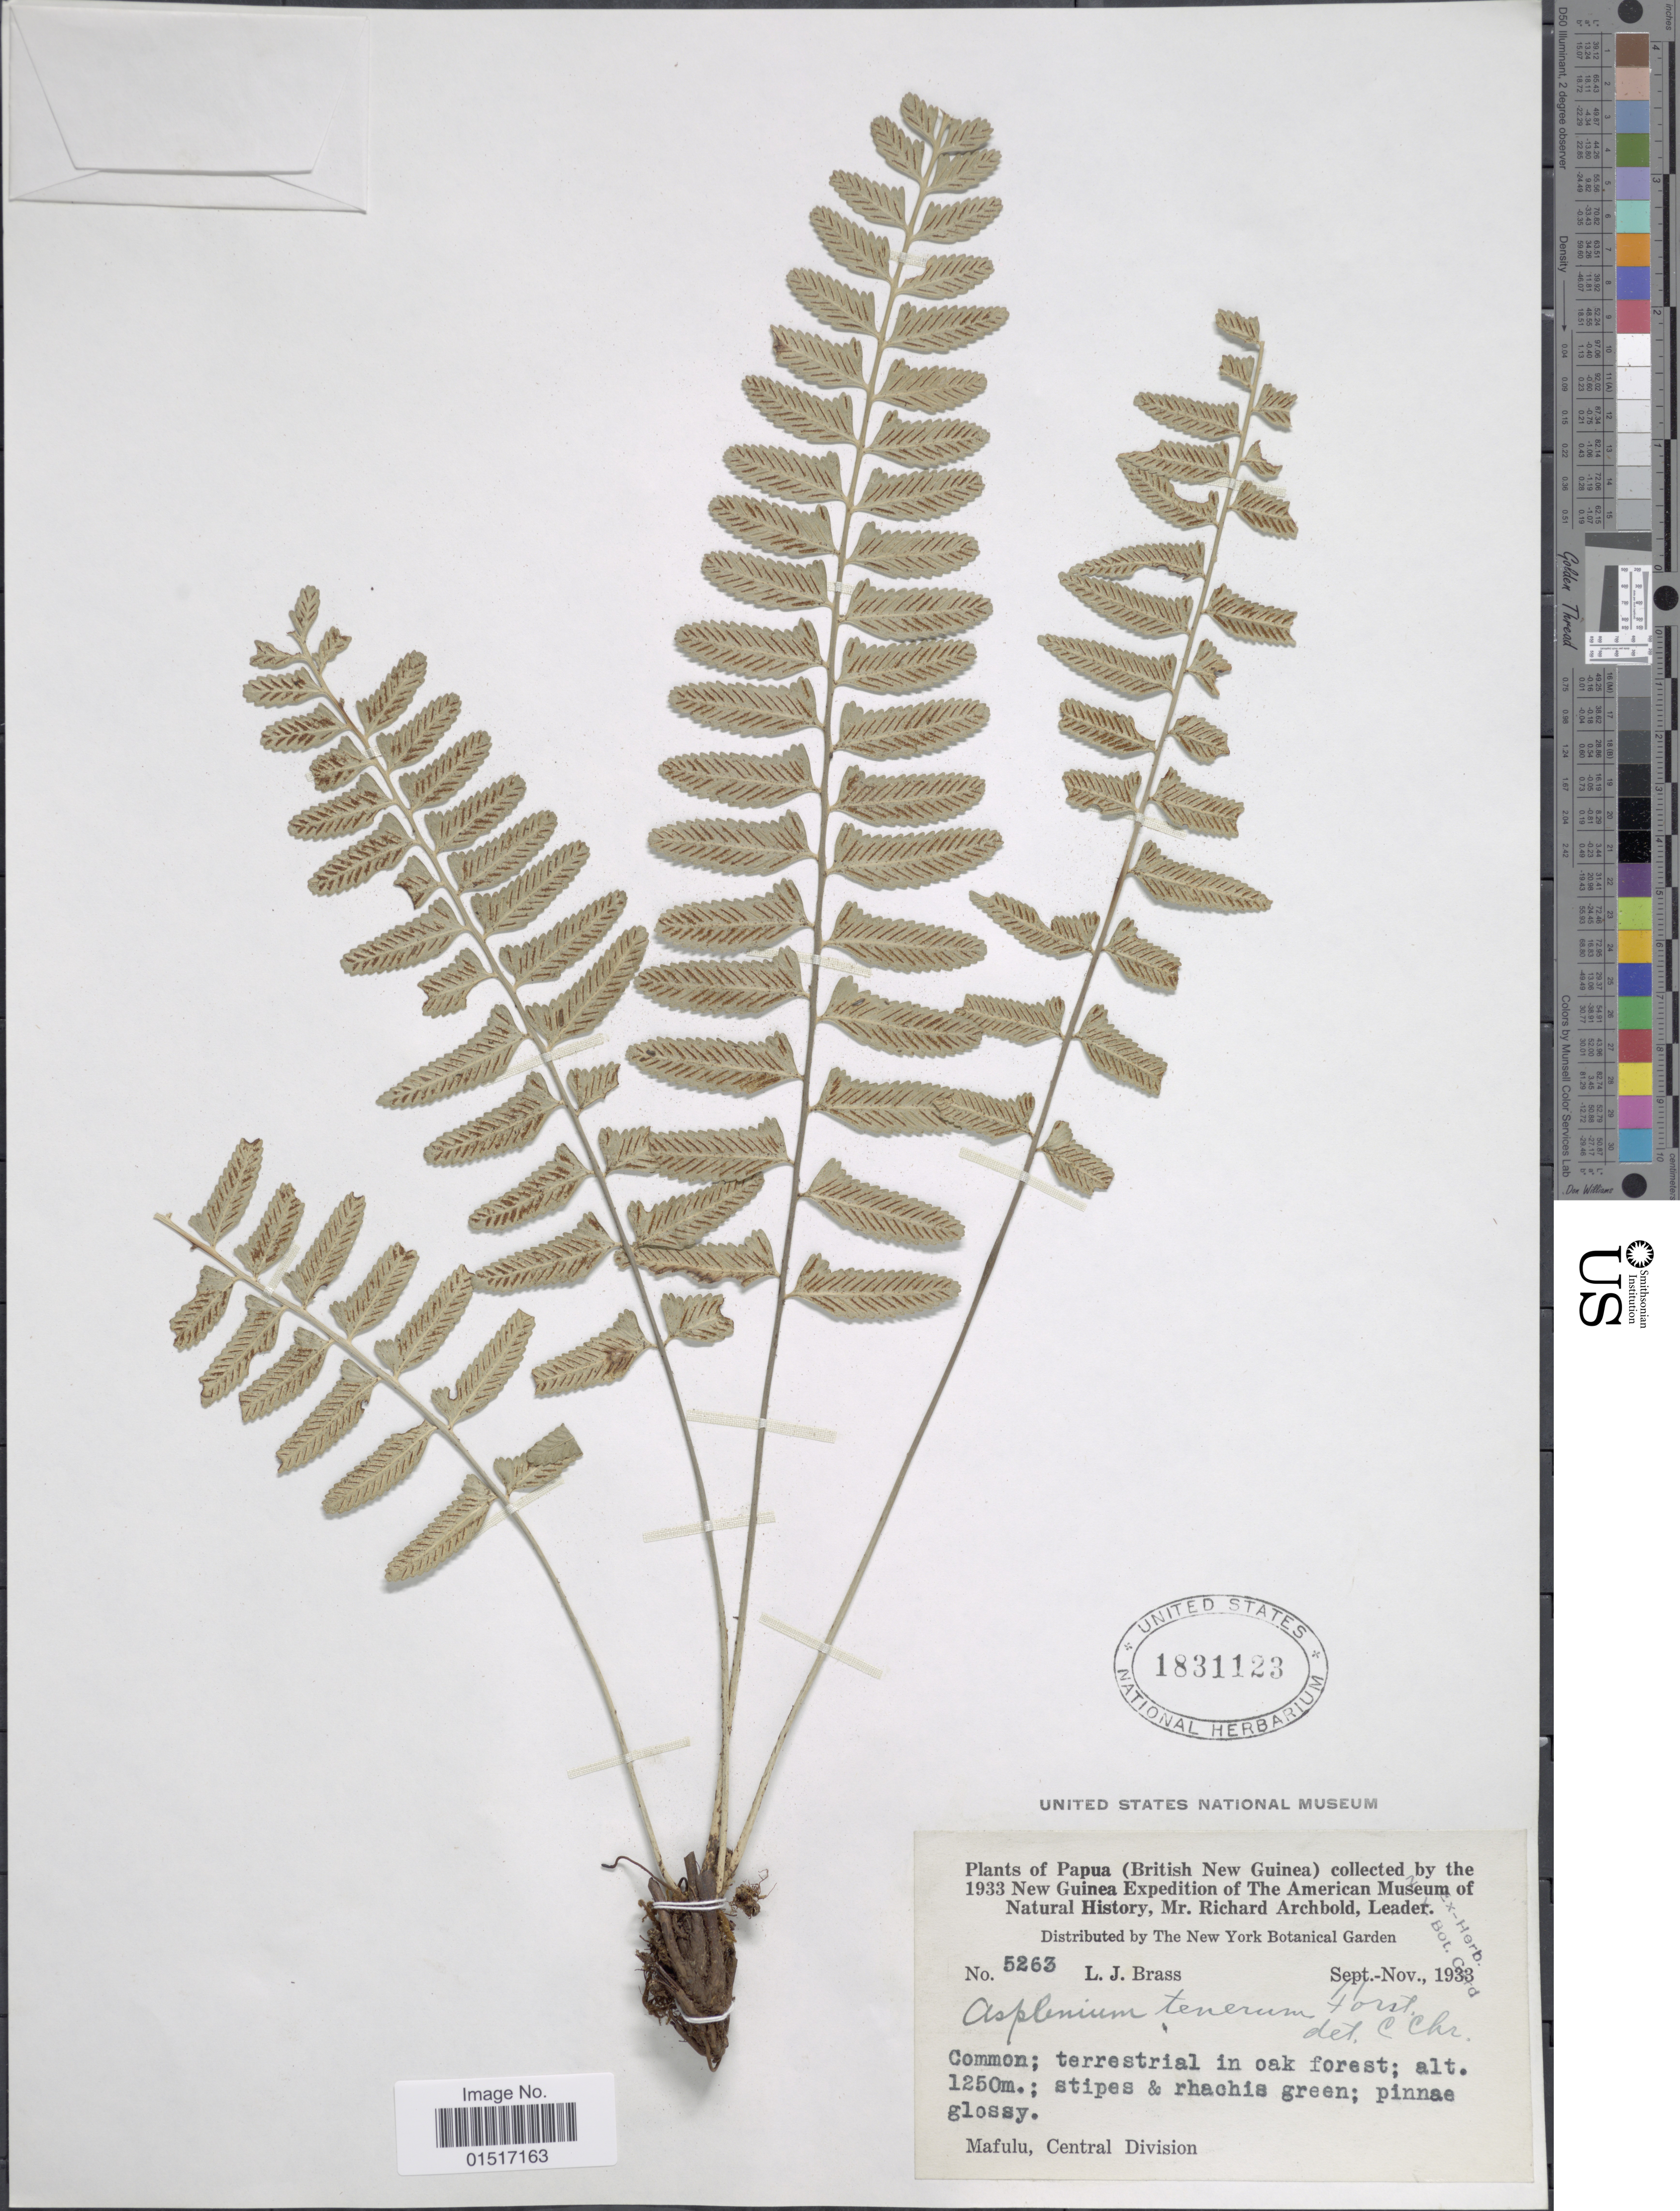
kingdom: Plantae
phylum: Tracheophyta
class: Polypodiopsida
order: Polypodiales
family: Aspleniaceae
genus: Asplenium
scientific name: Asplenium tenerum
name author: G. Forst.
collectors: L. J. Brass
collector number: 5263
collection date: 1933-09/1933-11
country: Papua New Guinea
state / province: Central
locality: Papua (British New Guinea). Mafulu, Central Division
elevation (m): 1250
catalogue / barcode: US 1831123